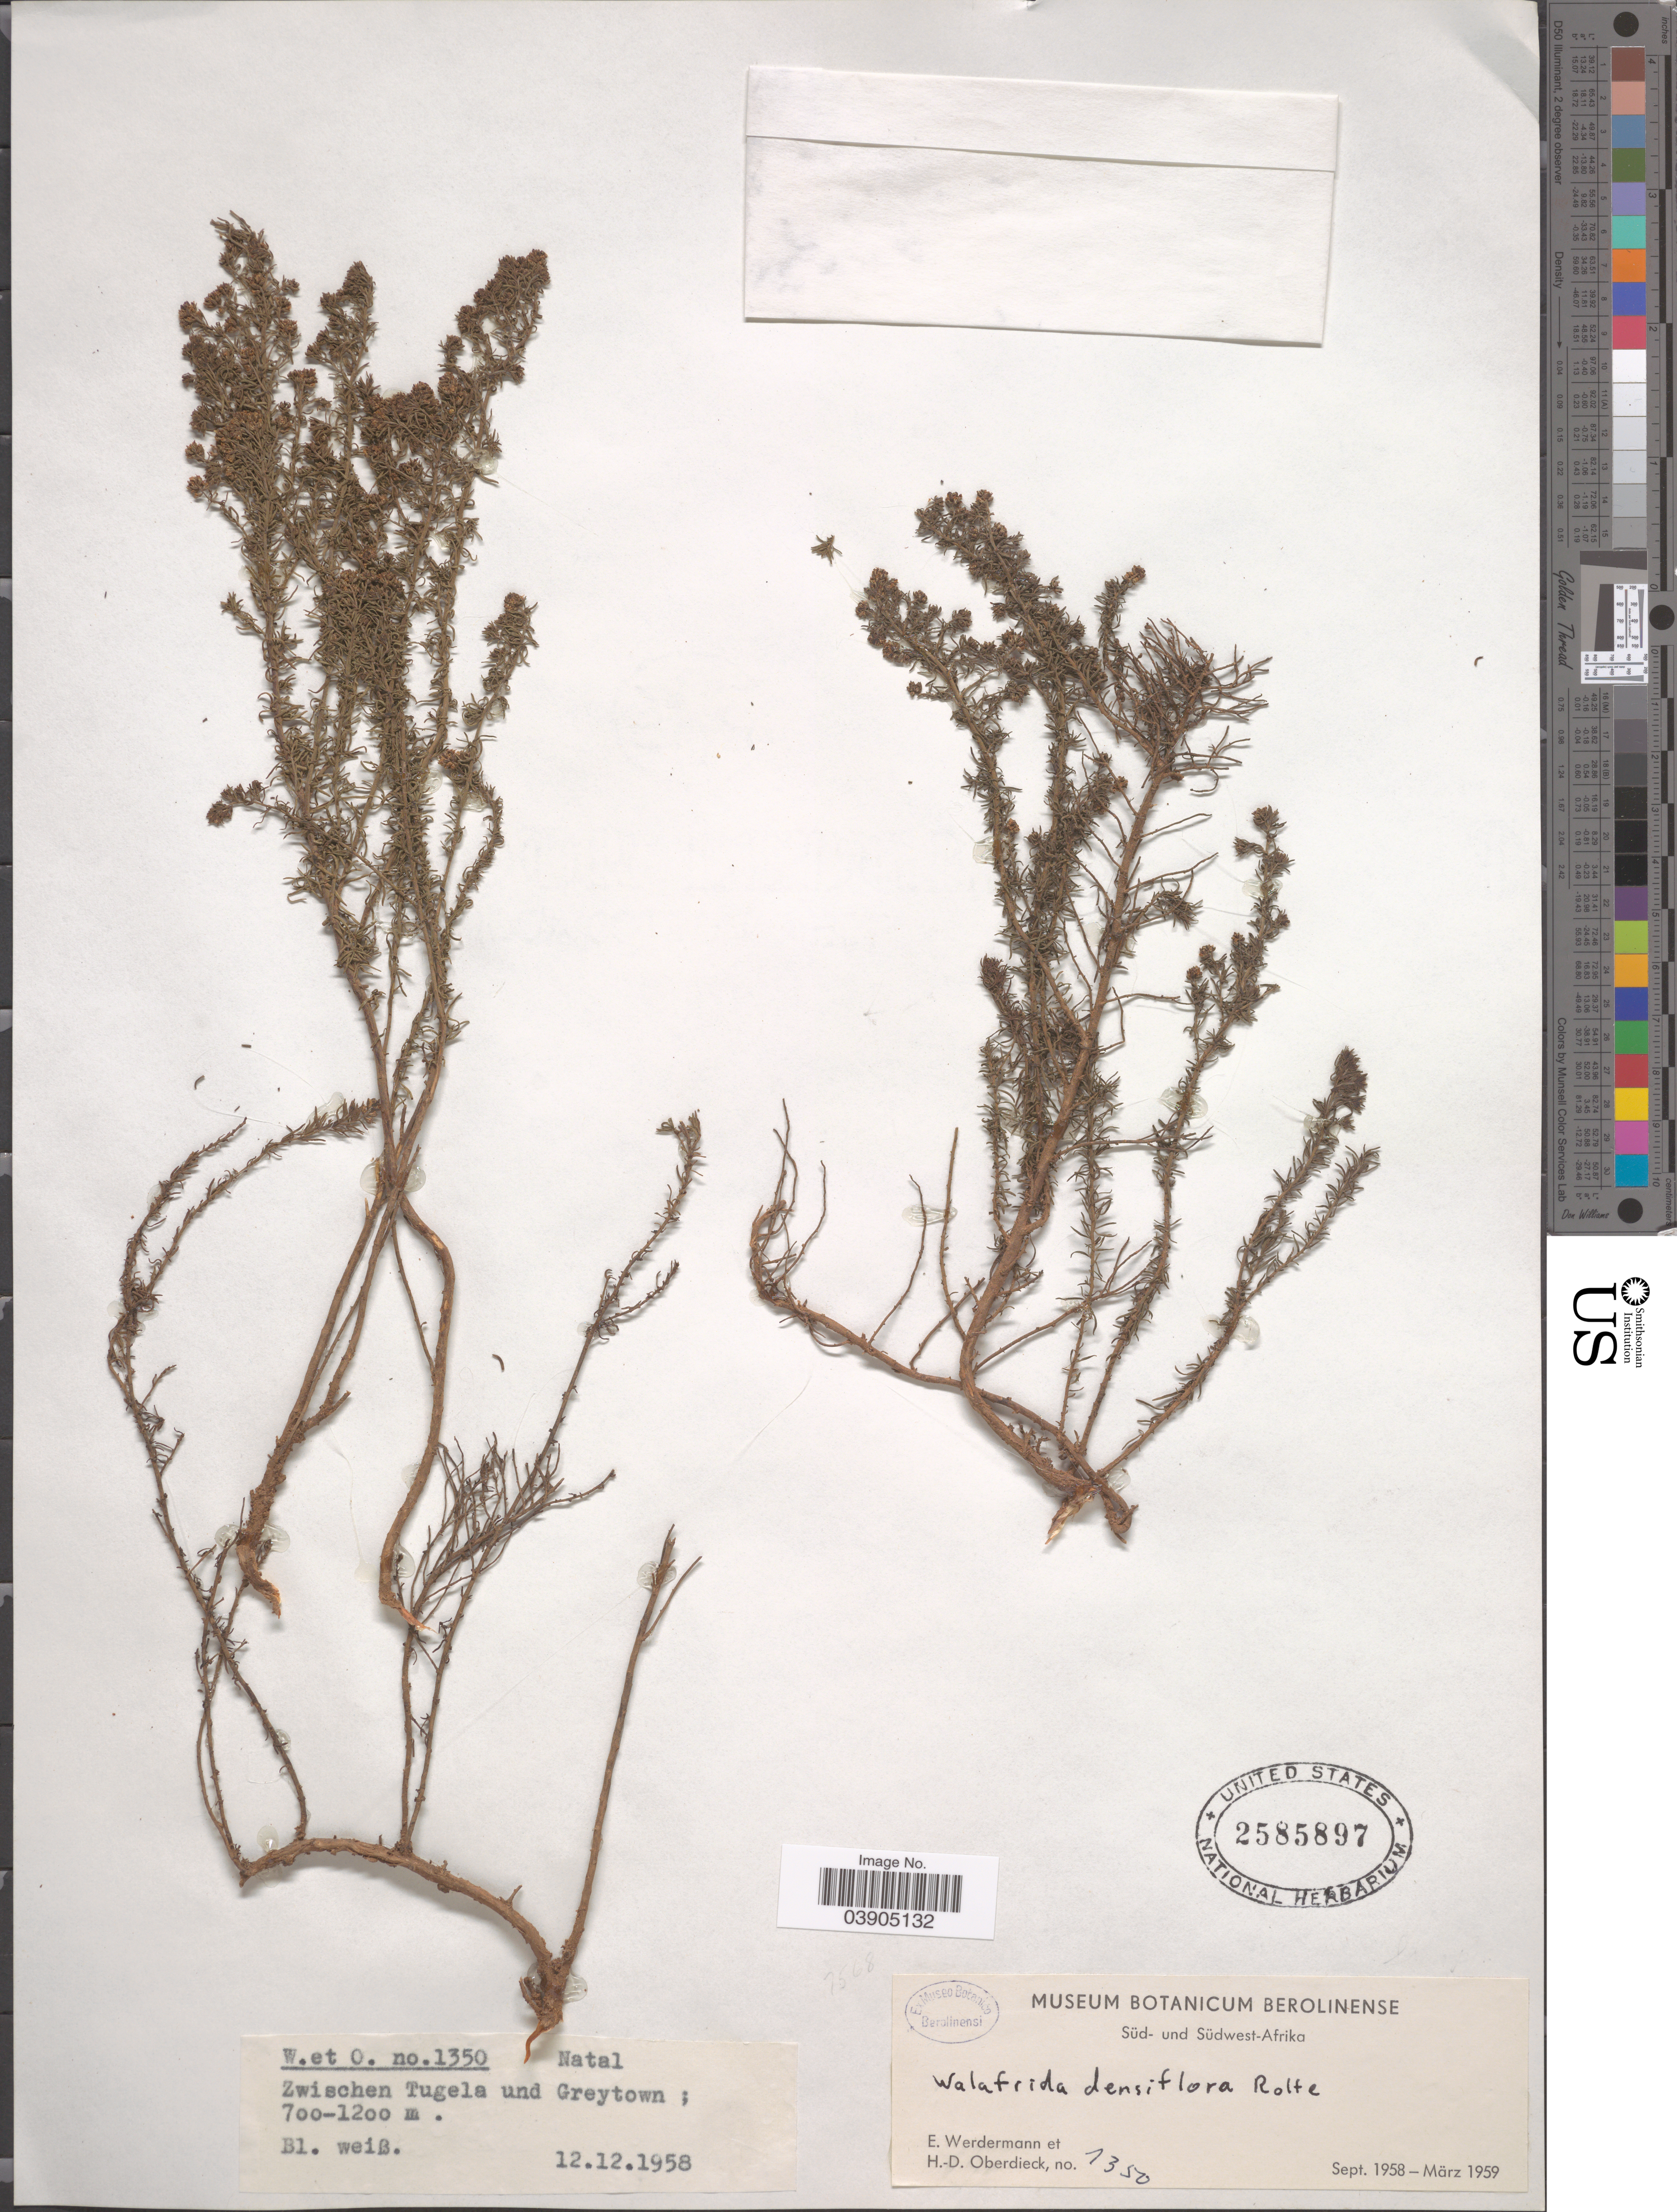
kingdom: Plantae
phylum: Tracheophyta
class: Magnoliopsida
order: Lamiales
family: Scrophulariaceae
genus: Selago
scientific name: Selago densiflora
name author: Rolfe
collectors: E. Werdermann & H. Oberdieck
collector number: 1350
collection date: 1958-12-12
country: South Africa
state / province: KwaZulu-Natal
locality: Natal. Zwischen Tugela und Greytown.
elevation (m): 700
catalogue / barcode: US 2585897